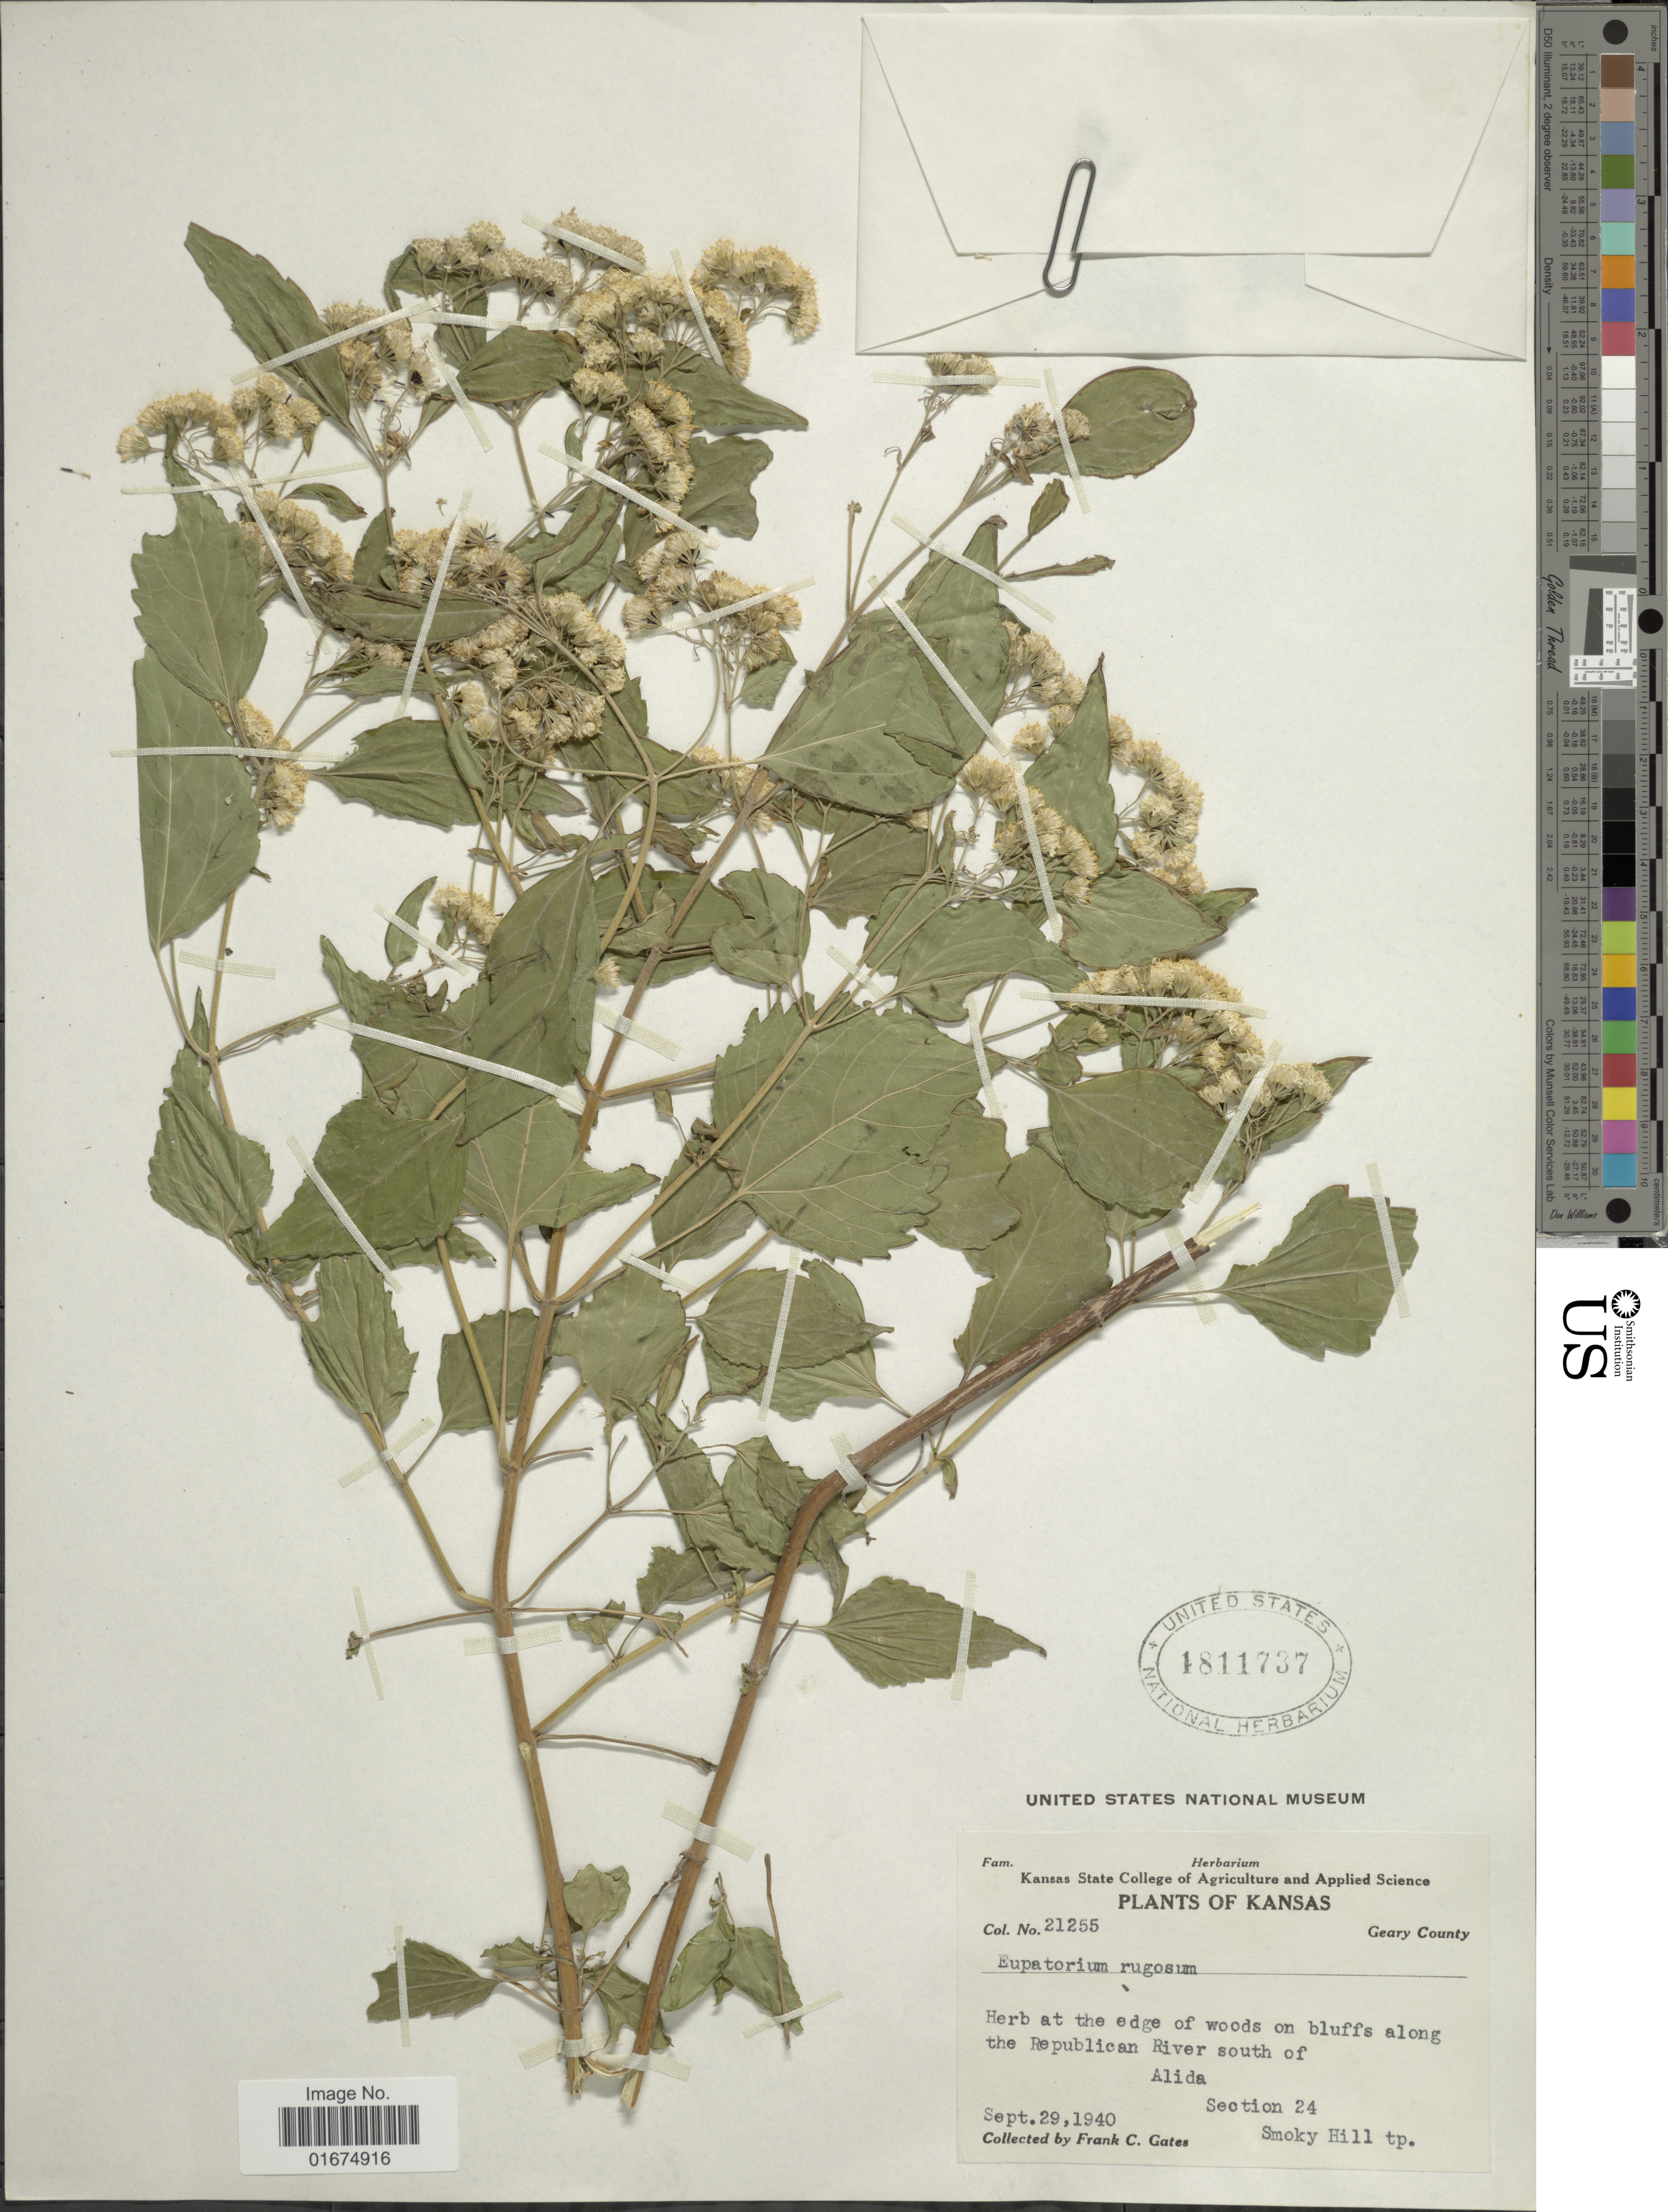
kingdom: Plantae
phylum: Tracheophyta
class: Magnoliopsida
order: Asterales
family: Asteraceae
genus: Ageratina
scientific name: Ageratina altissima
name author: (L.) R.M. King & H. Rob.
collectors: F. C. Gates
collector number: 21255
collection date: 1940-09-29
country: United States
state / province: Kansas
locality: Herb at the edge of woods on bluffs along the Republican River south of Alida, Section 24, Smoky Hill tp.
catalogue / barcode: US 1811737